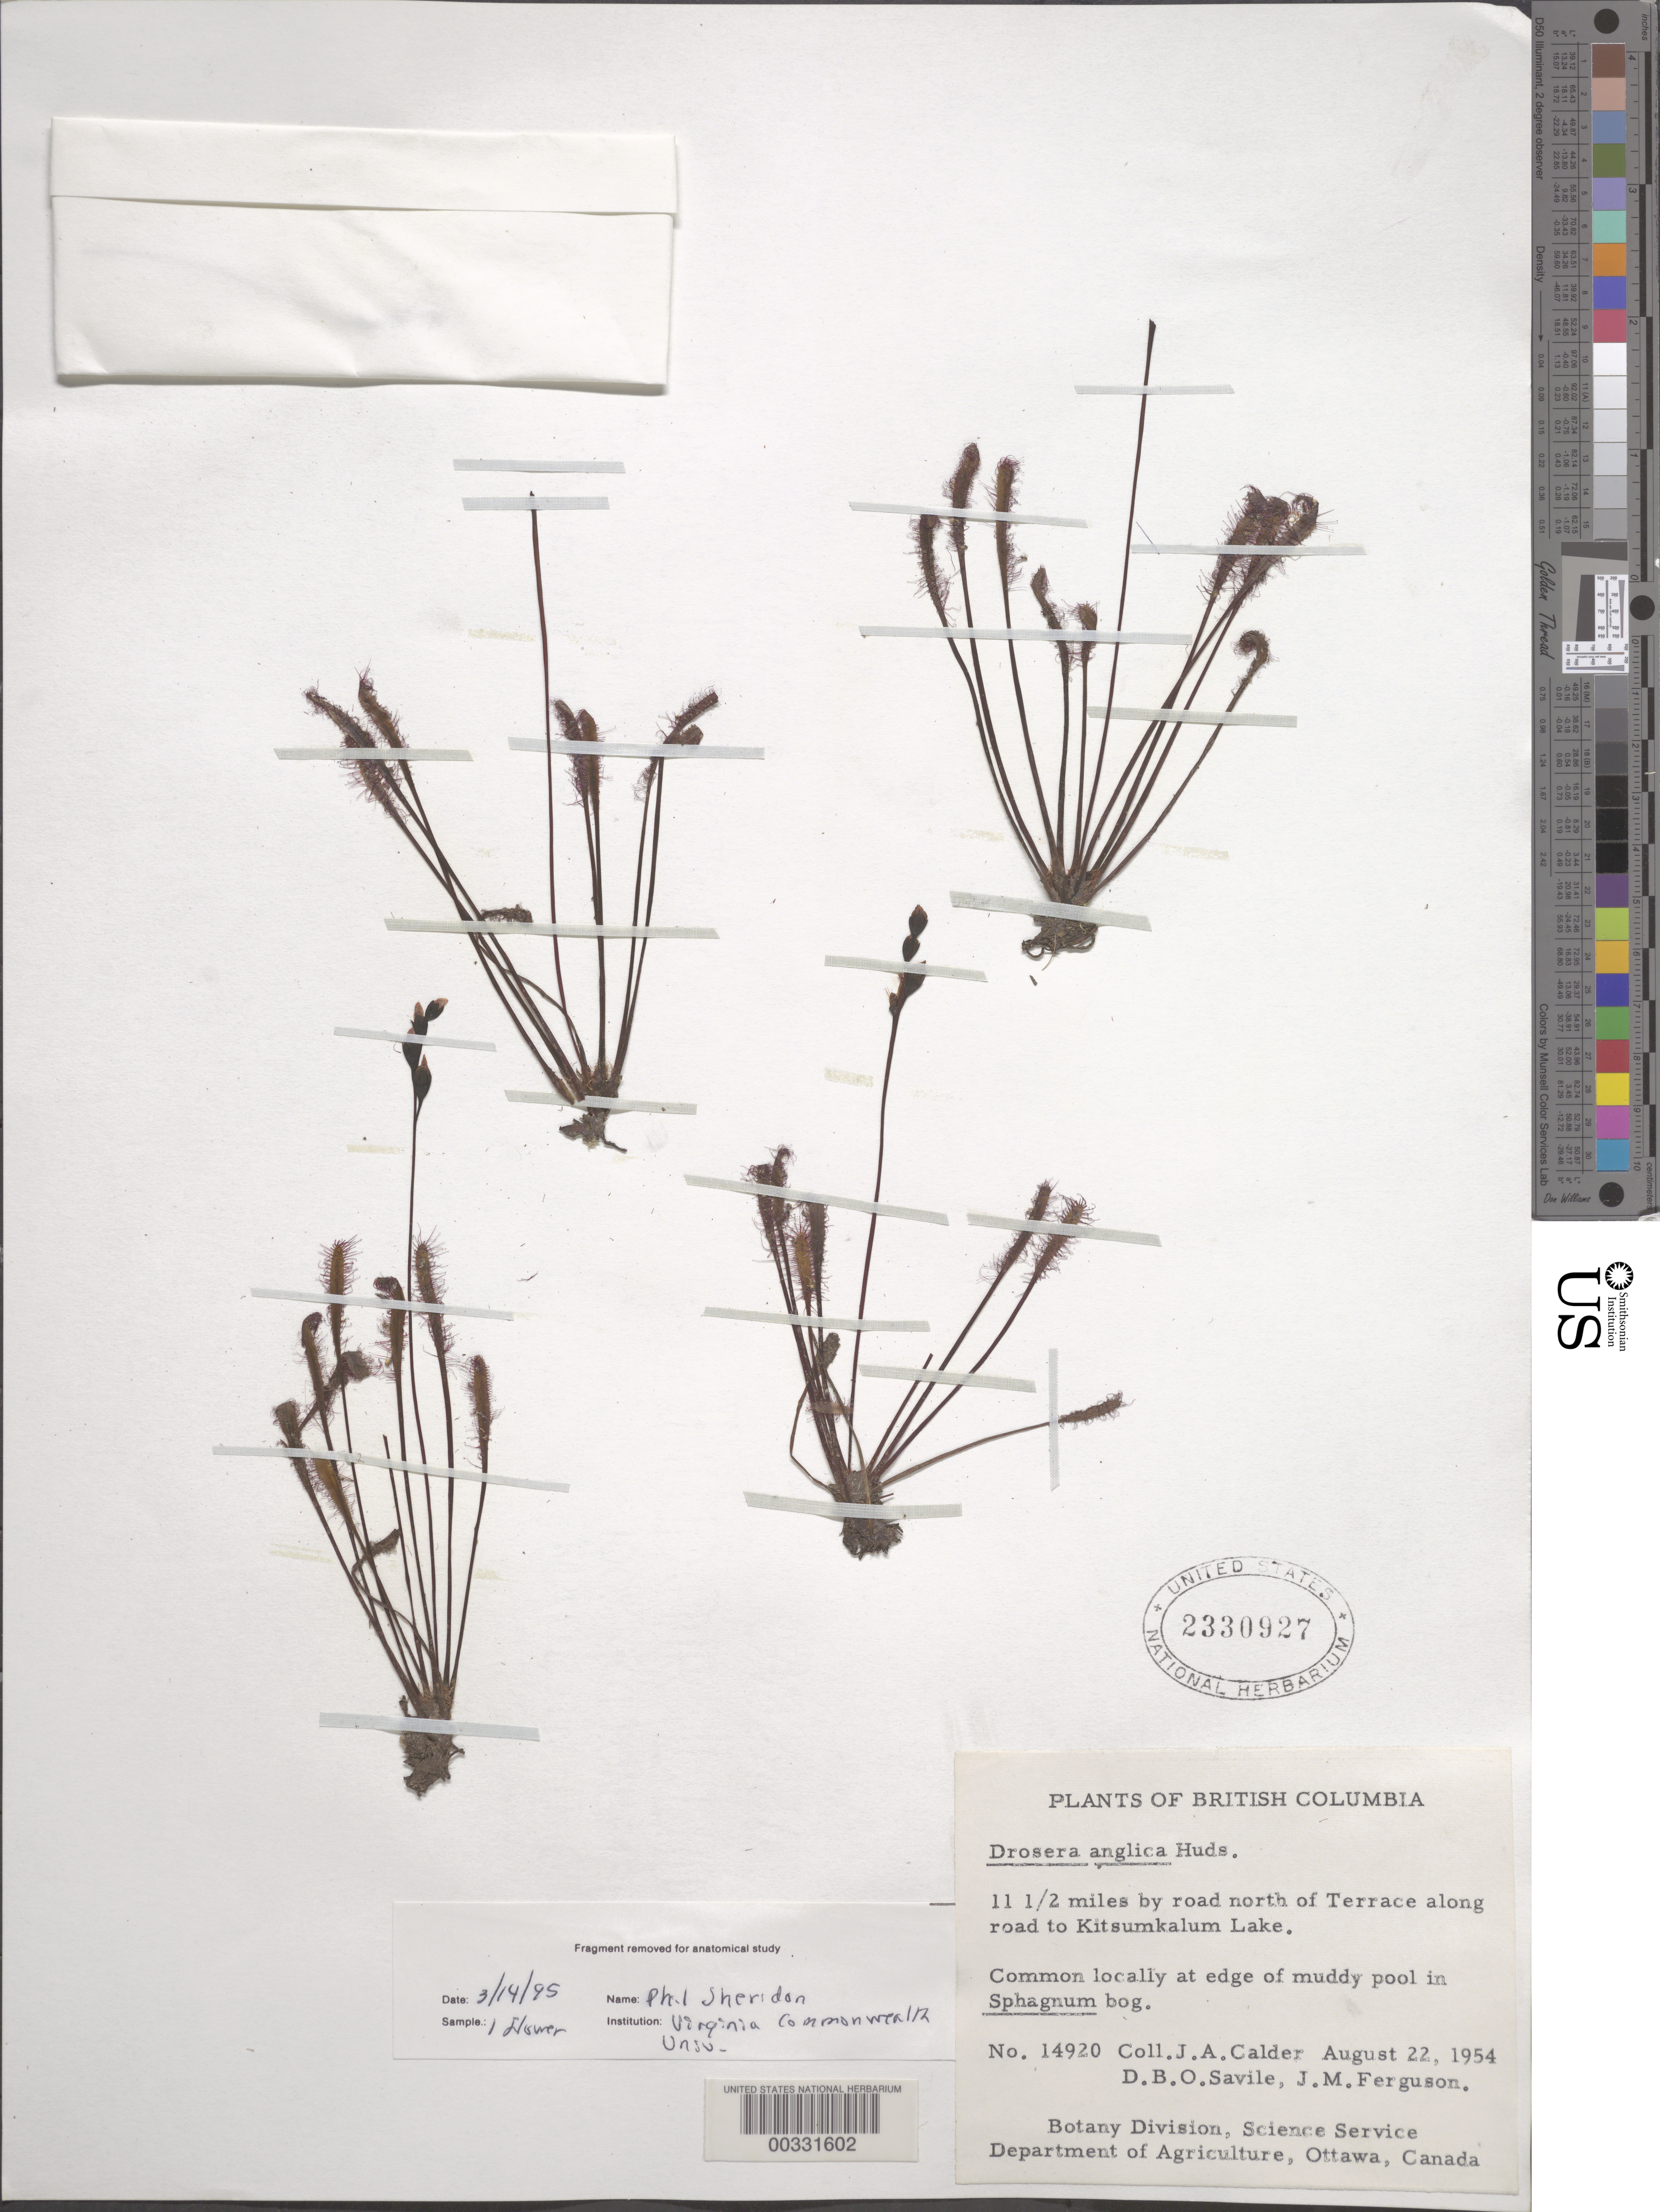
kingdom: Plantae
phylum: Tracheophyta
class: Magnoliopsida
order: Caryophyllales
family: Droseraceae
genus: Drosera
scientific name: Drosera anglica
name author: Huds.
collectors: J. A. Calder, D. Savile & J. M. Ferguson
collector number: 14920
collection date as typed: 22 Aug 1954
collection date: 1954-08-22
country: Canada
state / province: British Columbia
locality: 11 1/2 miles by road north of terrace along road to kitsumkalum lake.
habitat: Common locally at edge of muddy pool in sphagnum bog.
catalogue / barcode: US 2330927